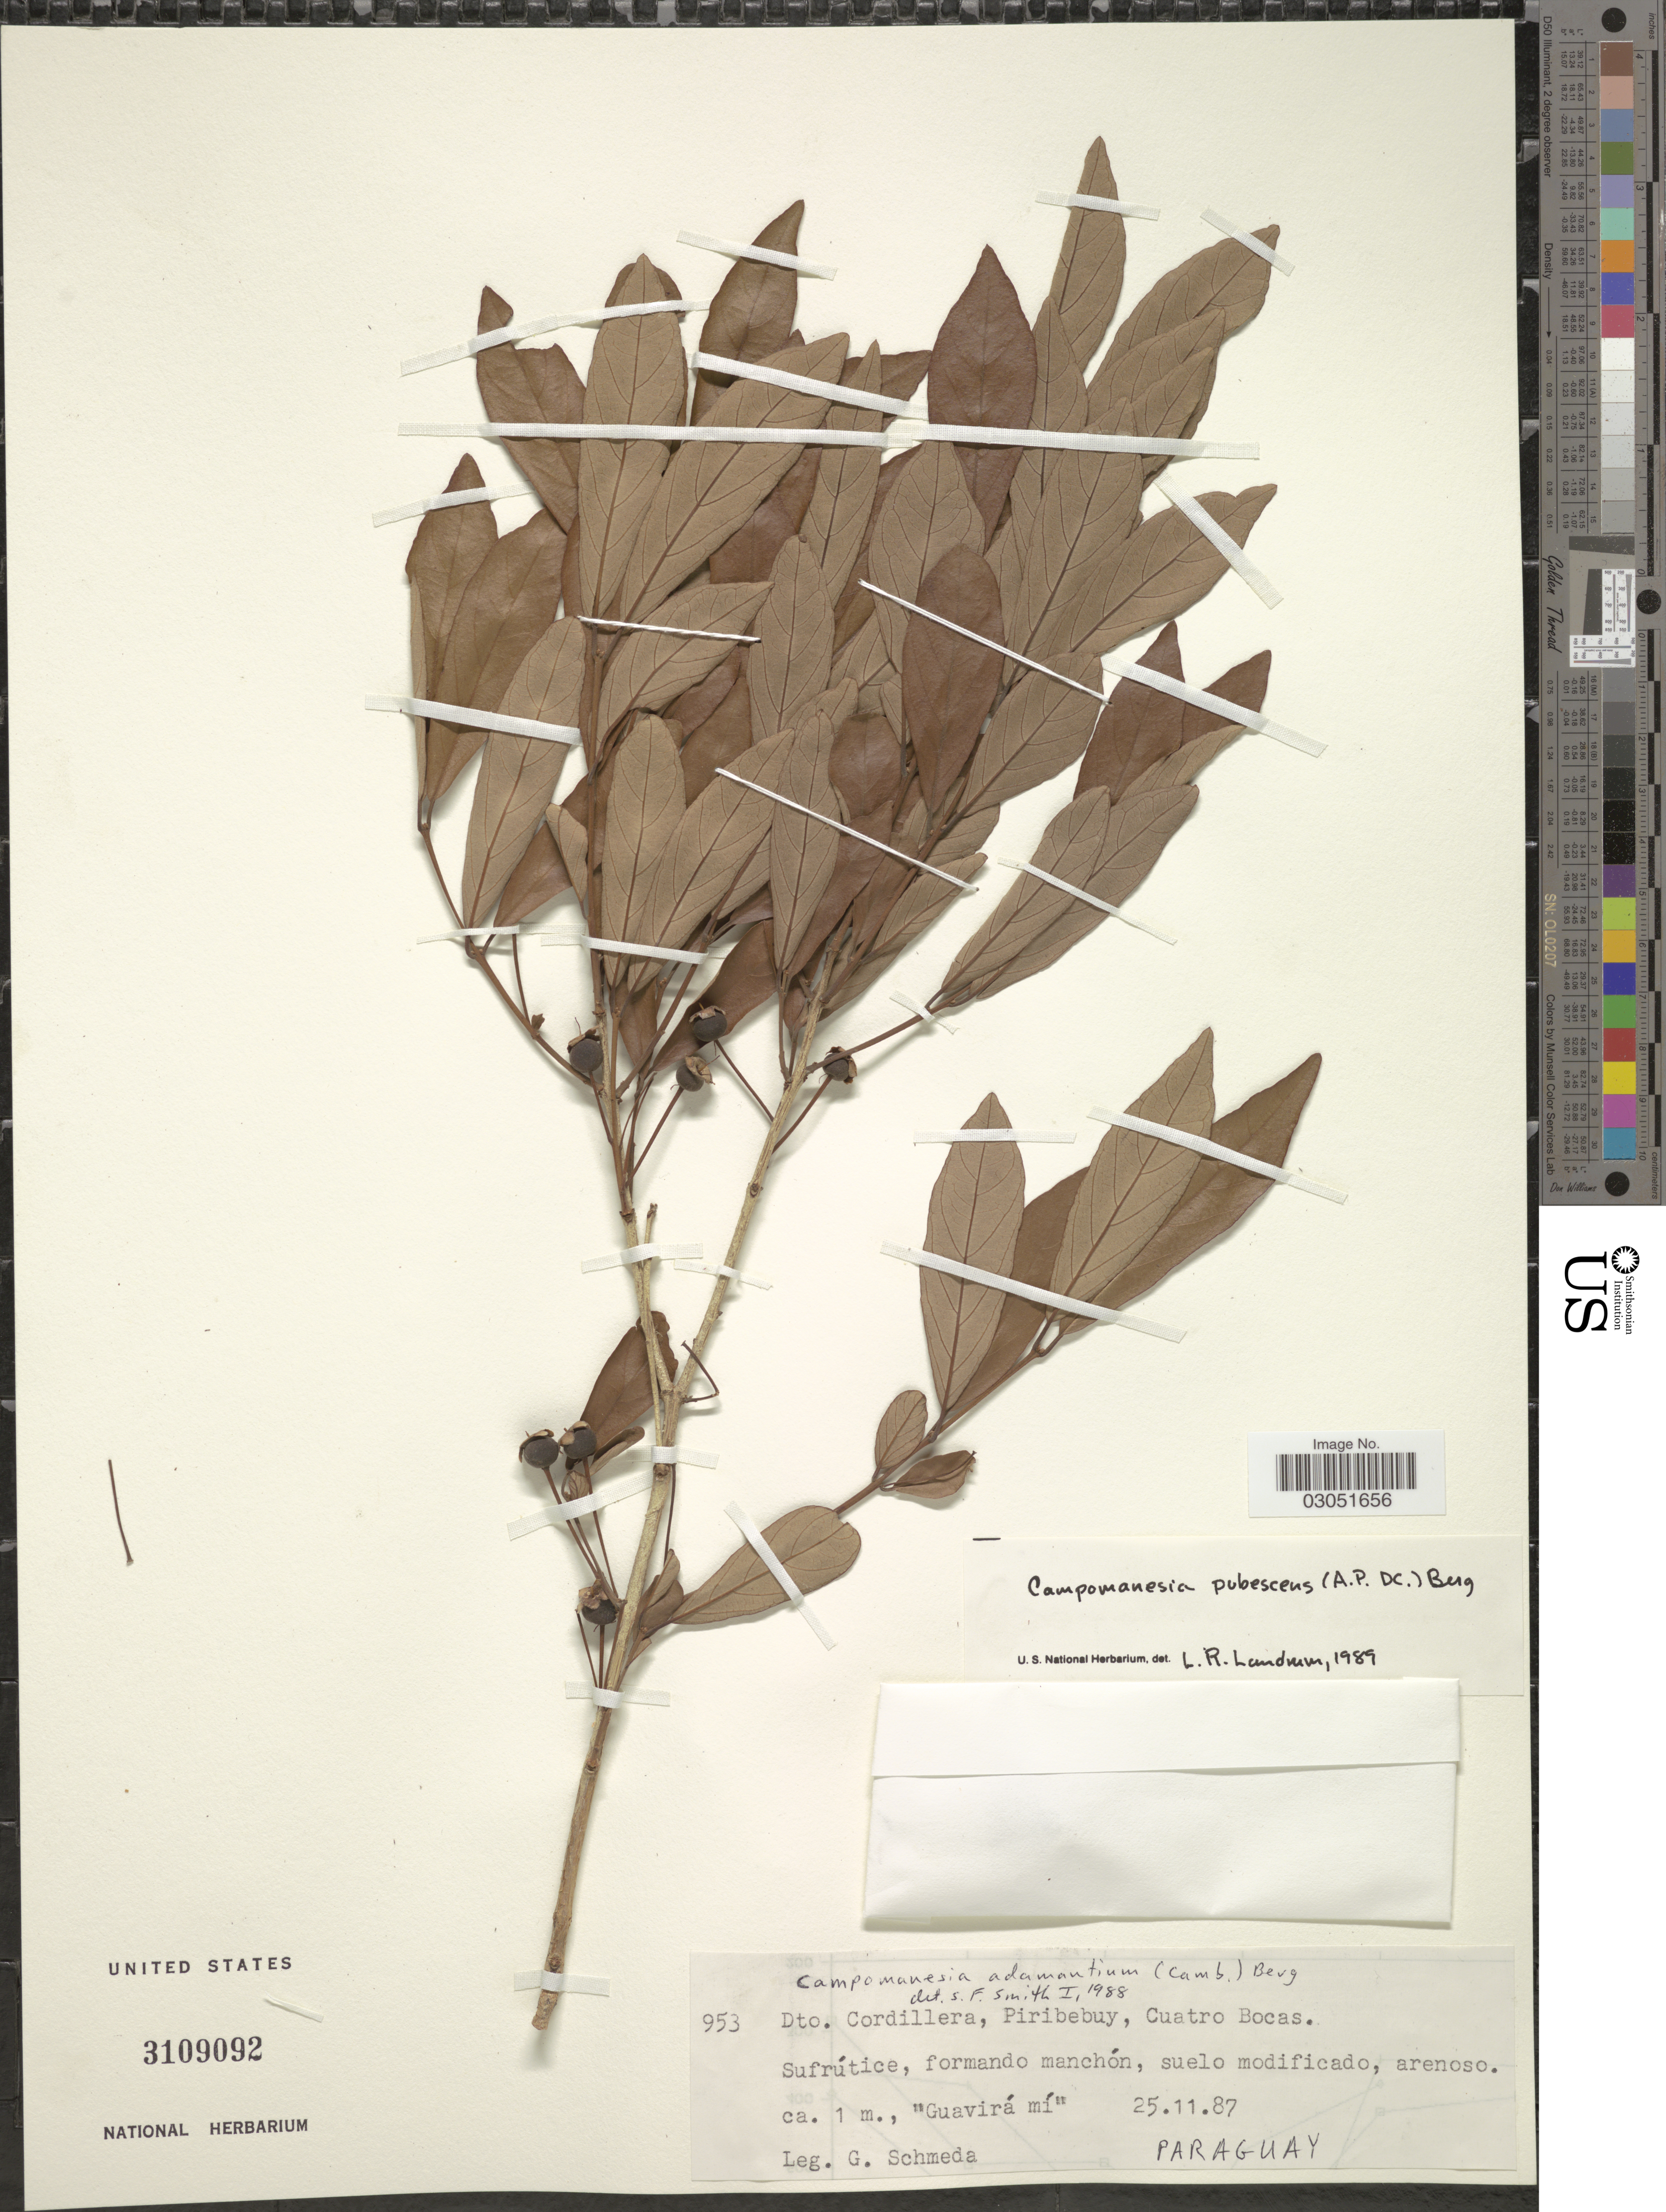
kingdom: Plantae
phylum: Tracheophyta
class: Magnoliopsida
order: Myrtales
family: Myrtaceae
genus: Campomanesia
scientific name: Campomanesia pubescens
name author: (Mart. ex DC.) O. Berg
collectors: G. Schmeda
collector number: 953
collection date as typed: Transcribed d/m/y: 25/11/87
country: Paraguay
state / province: Cordillera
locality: Dto. Cordillera, Piribebuy, Cuatro Bocas.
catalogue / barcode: US 3109092